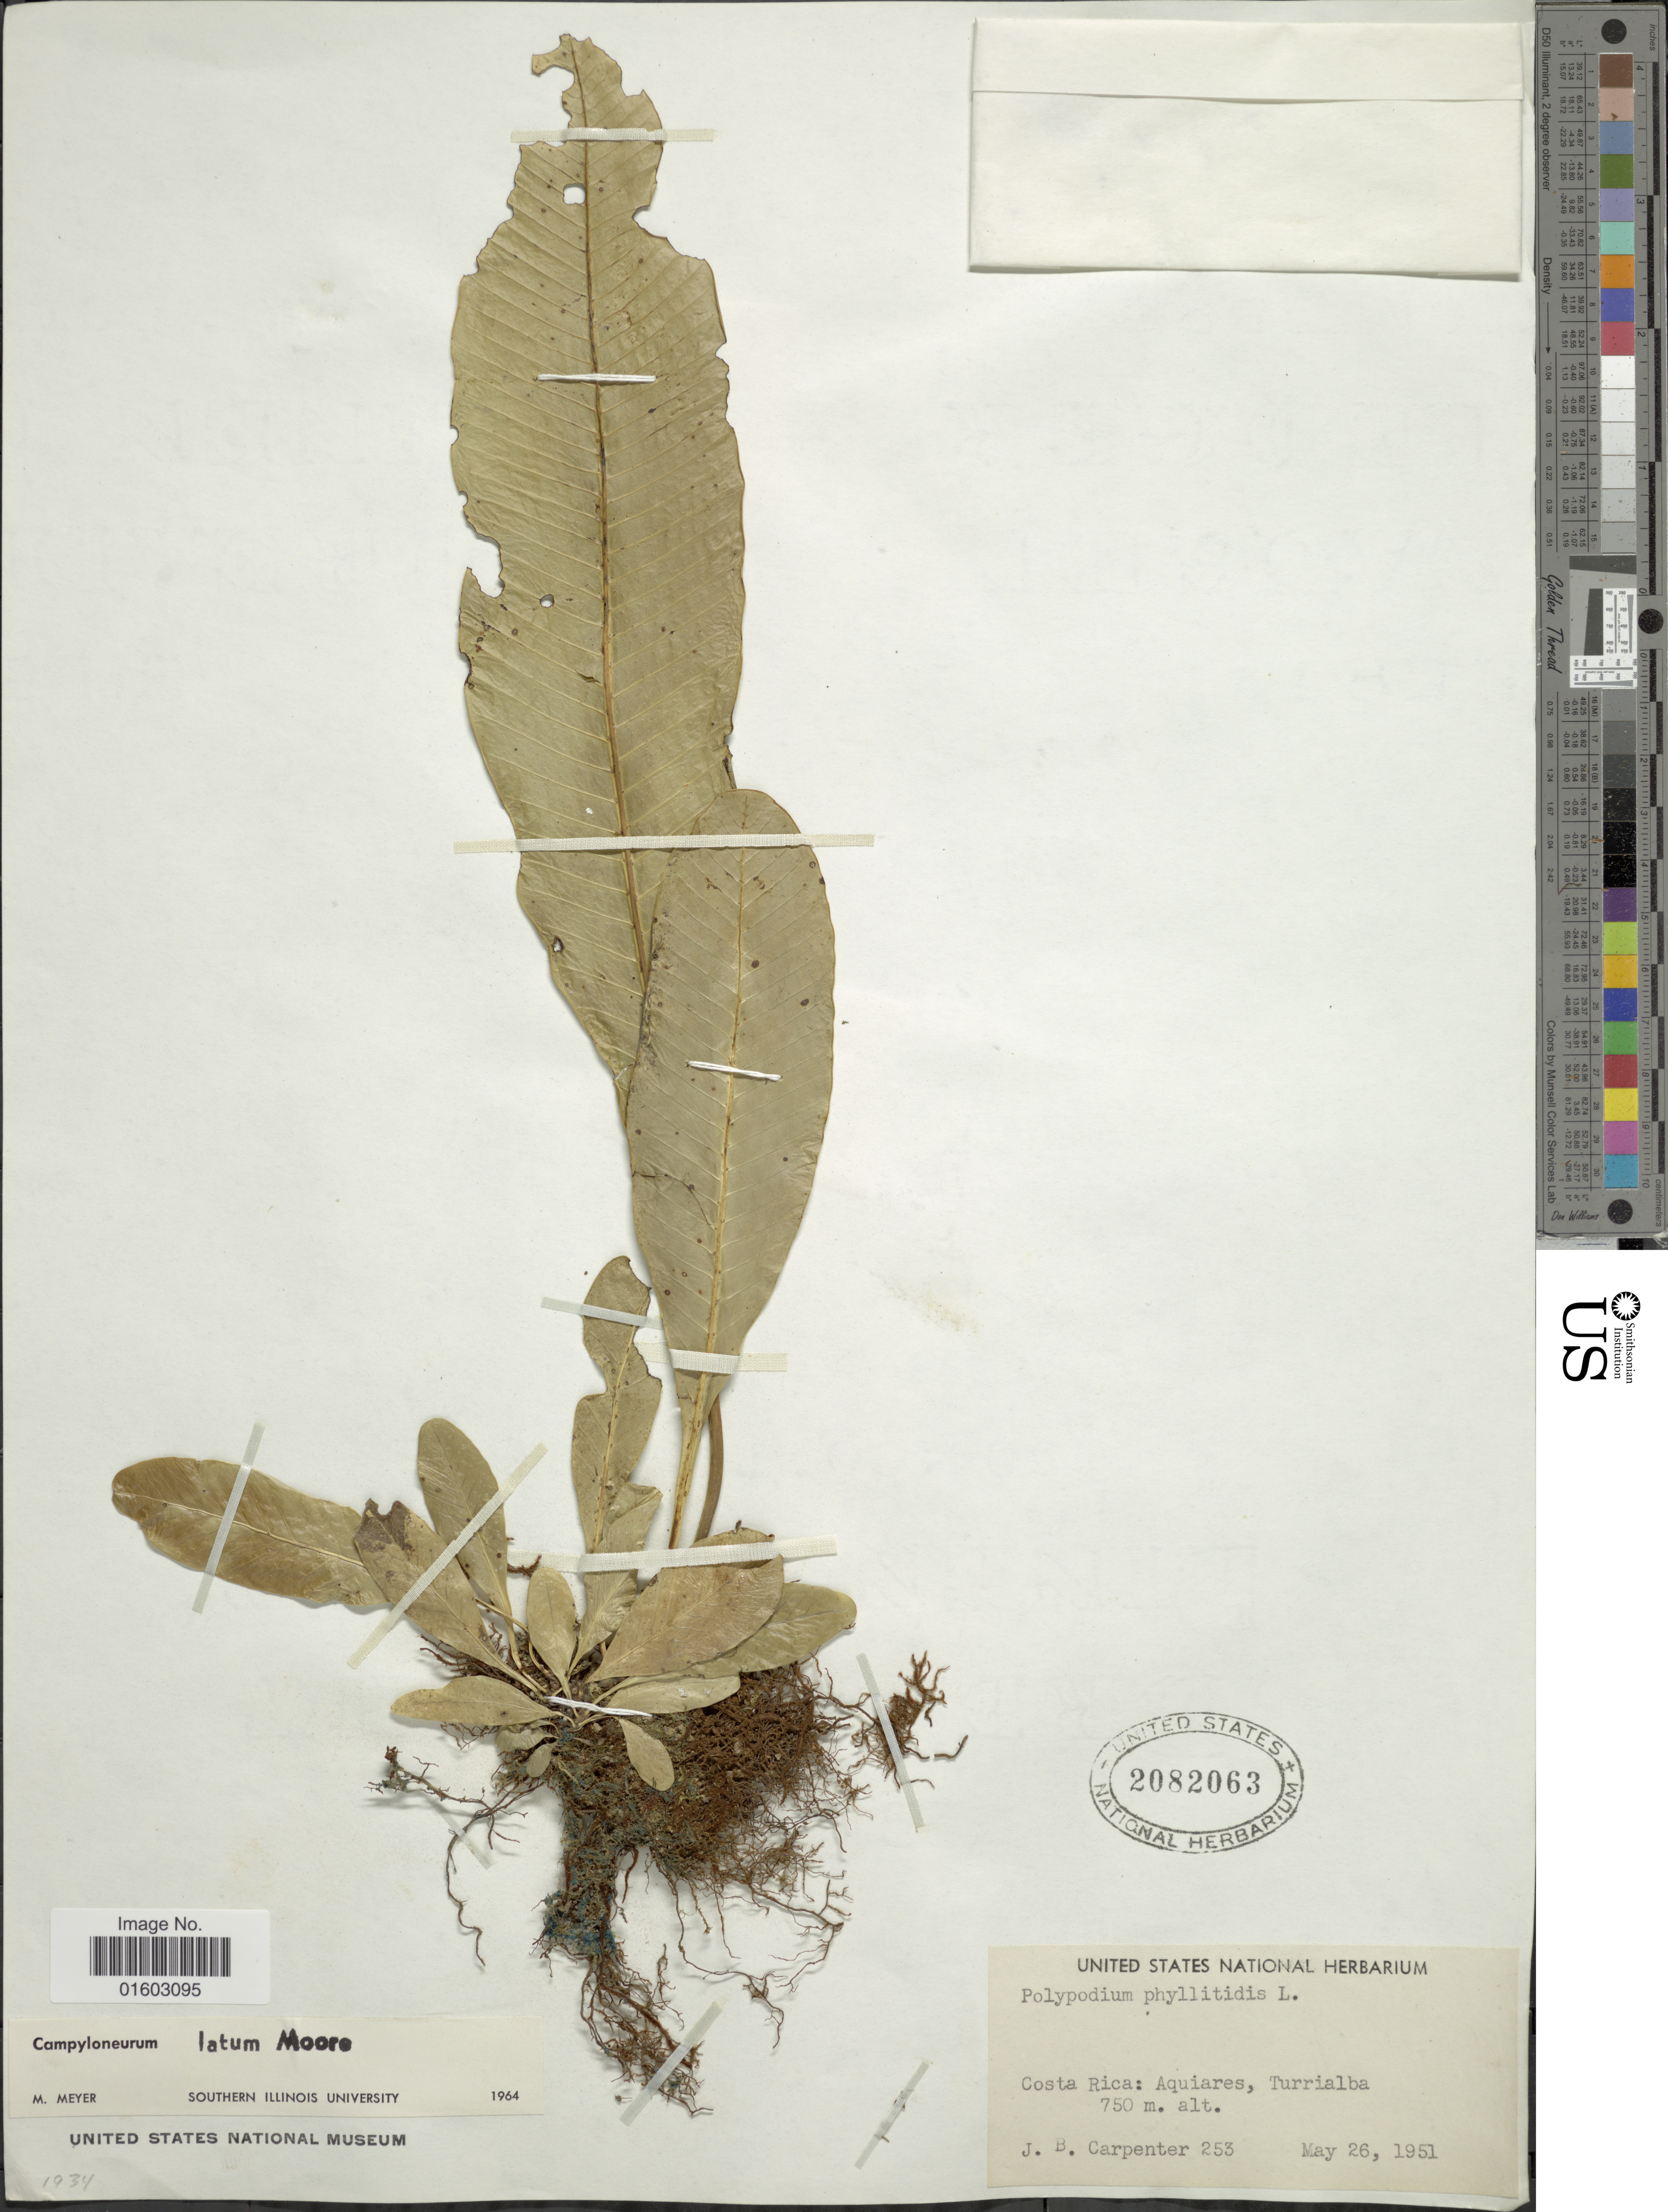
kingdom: Plantae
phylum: Tracheophyta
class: Polypodiopsida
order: Polypodiales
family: Polypodiaceae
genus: Campyloneurum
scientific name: Campyloneurum latum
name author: T. Moore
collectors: J. Carpenter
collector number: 253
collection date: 1951-05-26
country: Costa Rica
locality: Costa Rica: Aquiares, Turrialba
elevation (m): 750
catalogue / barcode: US 2082063